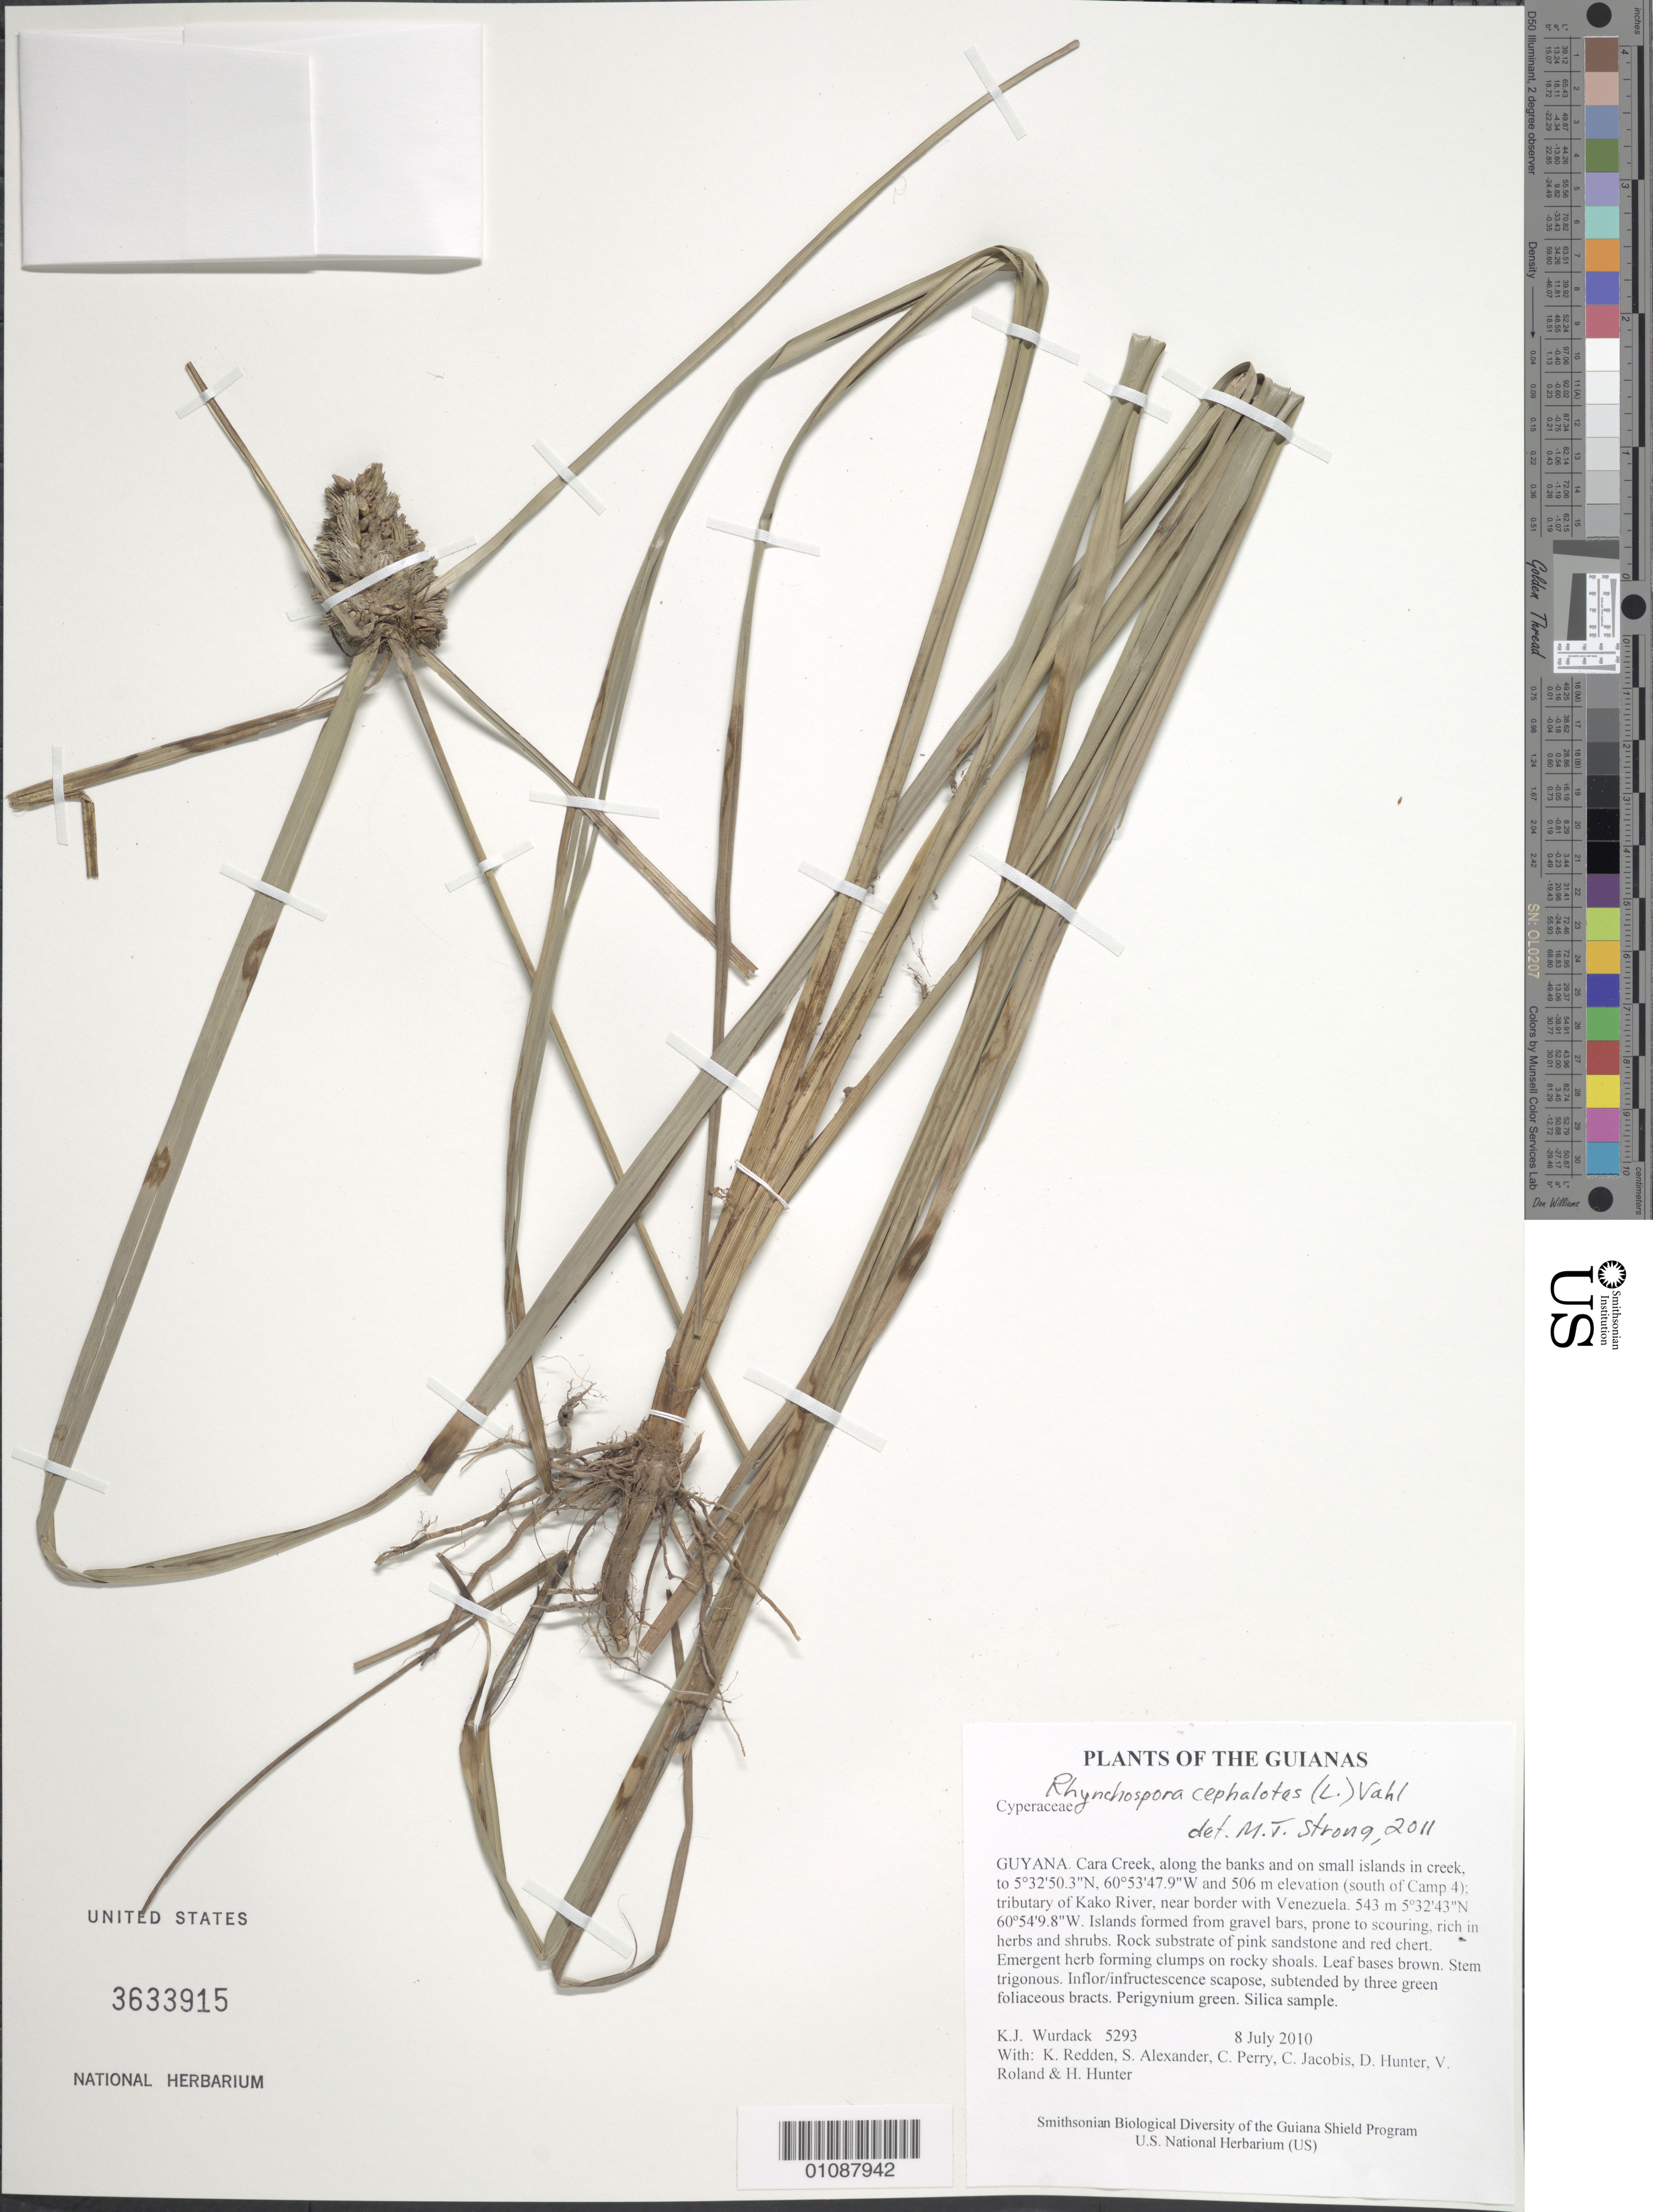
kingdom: Plantae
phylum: Tracheophyta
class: Liliopsida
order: Poales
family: Cyperaceae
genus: Rhynchospora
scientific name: Rhynchospora cephalotes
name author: (L.) Vahl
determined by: Strong, M. T., (US), Smithsonian Institution - National Museum of Natural History (UNITED STATES)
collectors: K. Wurdack, K. M. Redden, S. N. Alexander, C. Perry, C. Jacobis, D. Hunter, V. Roland & H. Hunter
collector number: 5293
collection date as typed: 8 July 2010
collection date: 2010-07-08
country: Guyana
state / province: Cuyuni-Mazaruni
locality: Cara Creek, along the banks and on small islands in creek, to 5°32'50.3"N, 60°53'47.9"W and 506 m elevation (south of Camp 4); tributary of Kako River, near border with Venezuela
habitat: Islands formed from gravel bars, prone to scouring, rich in herbs and shrubs. Rock substrate of pink sandstone and red chert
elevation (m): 543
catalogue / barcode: US 3633915